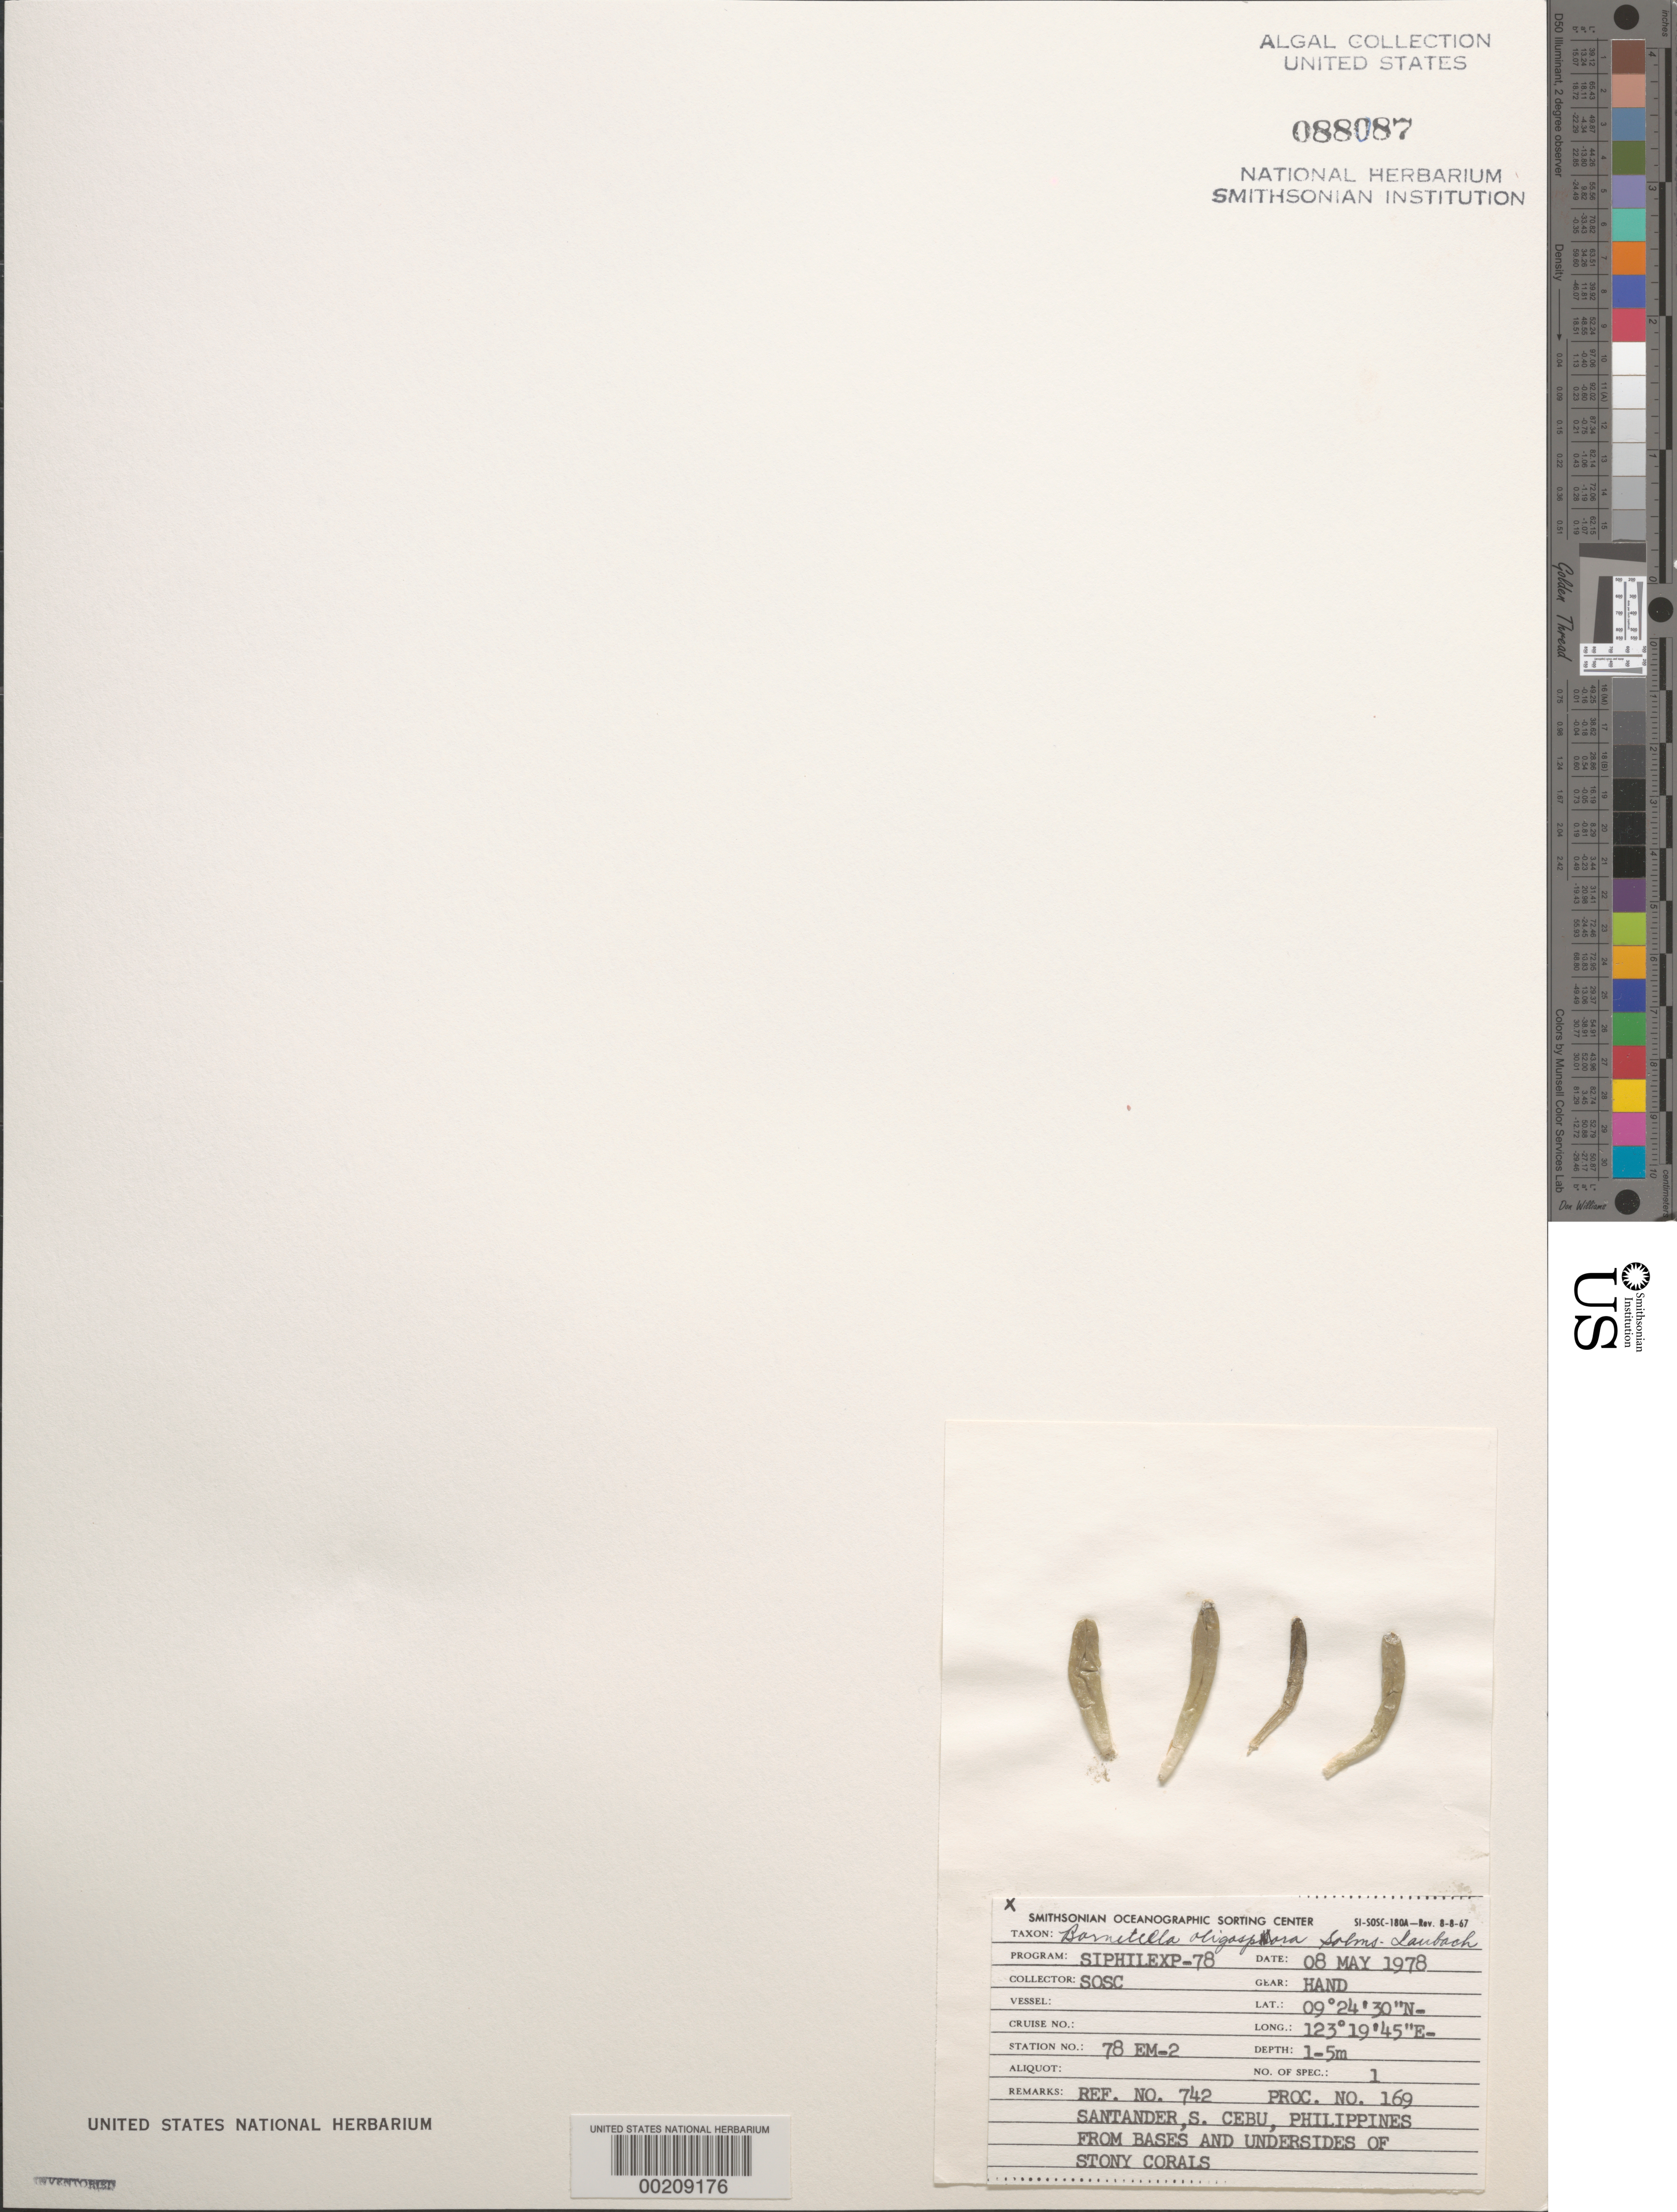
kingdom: Plantae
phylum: Chlorophyta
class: Ulvophyceae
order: Dasycladales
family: Dasycladaceae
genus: Bornetella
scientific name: Bornetella oligospora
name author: Solms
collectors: SOSC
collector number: Station 78 Em-2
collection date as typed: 08 May 1978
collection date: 1978-05-08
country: Philippines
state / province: Central Visayas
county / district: Cebu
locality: Santander, cebu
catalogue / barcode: US 88087